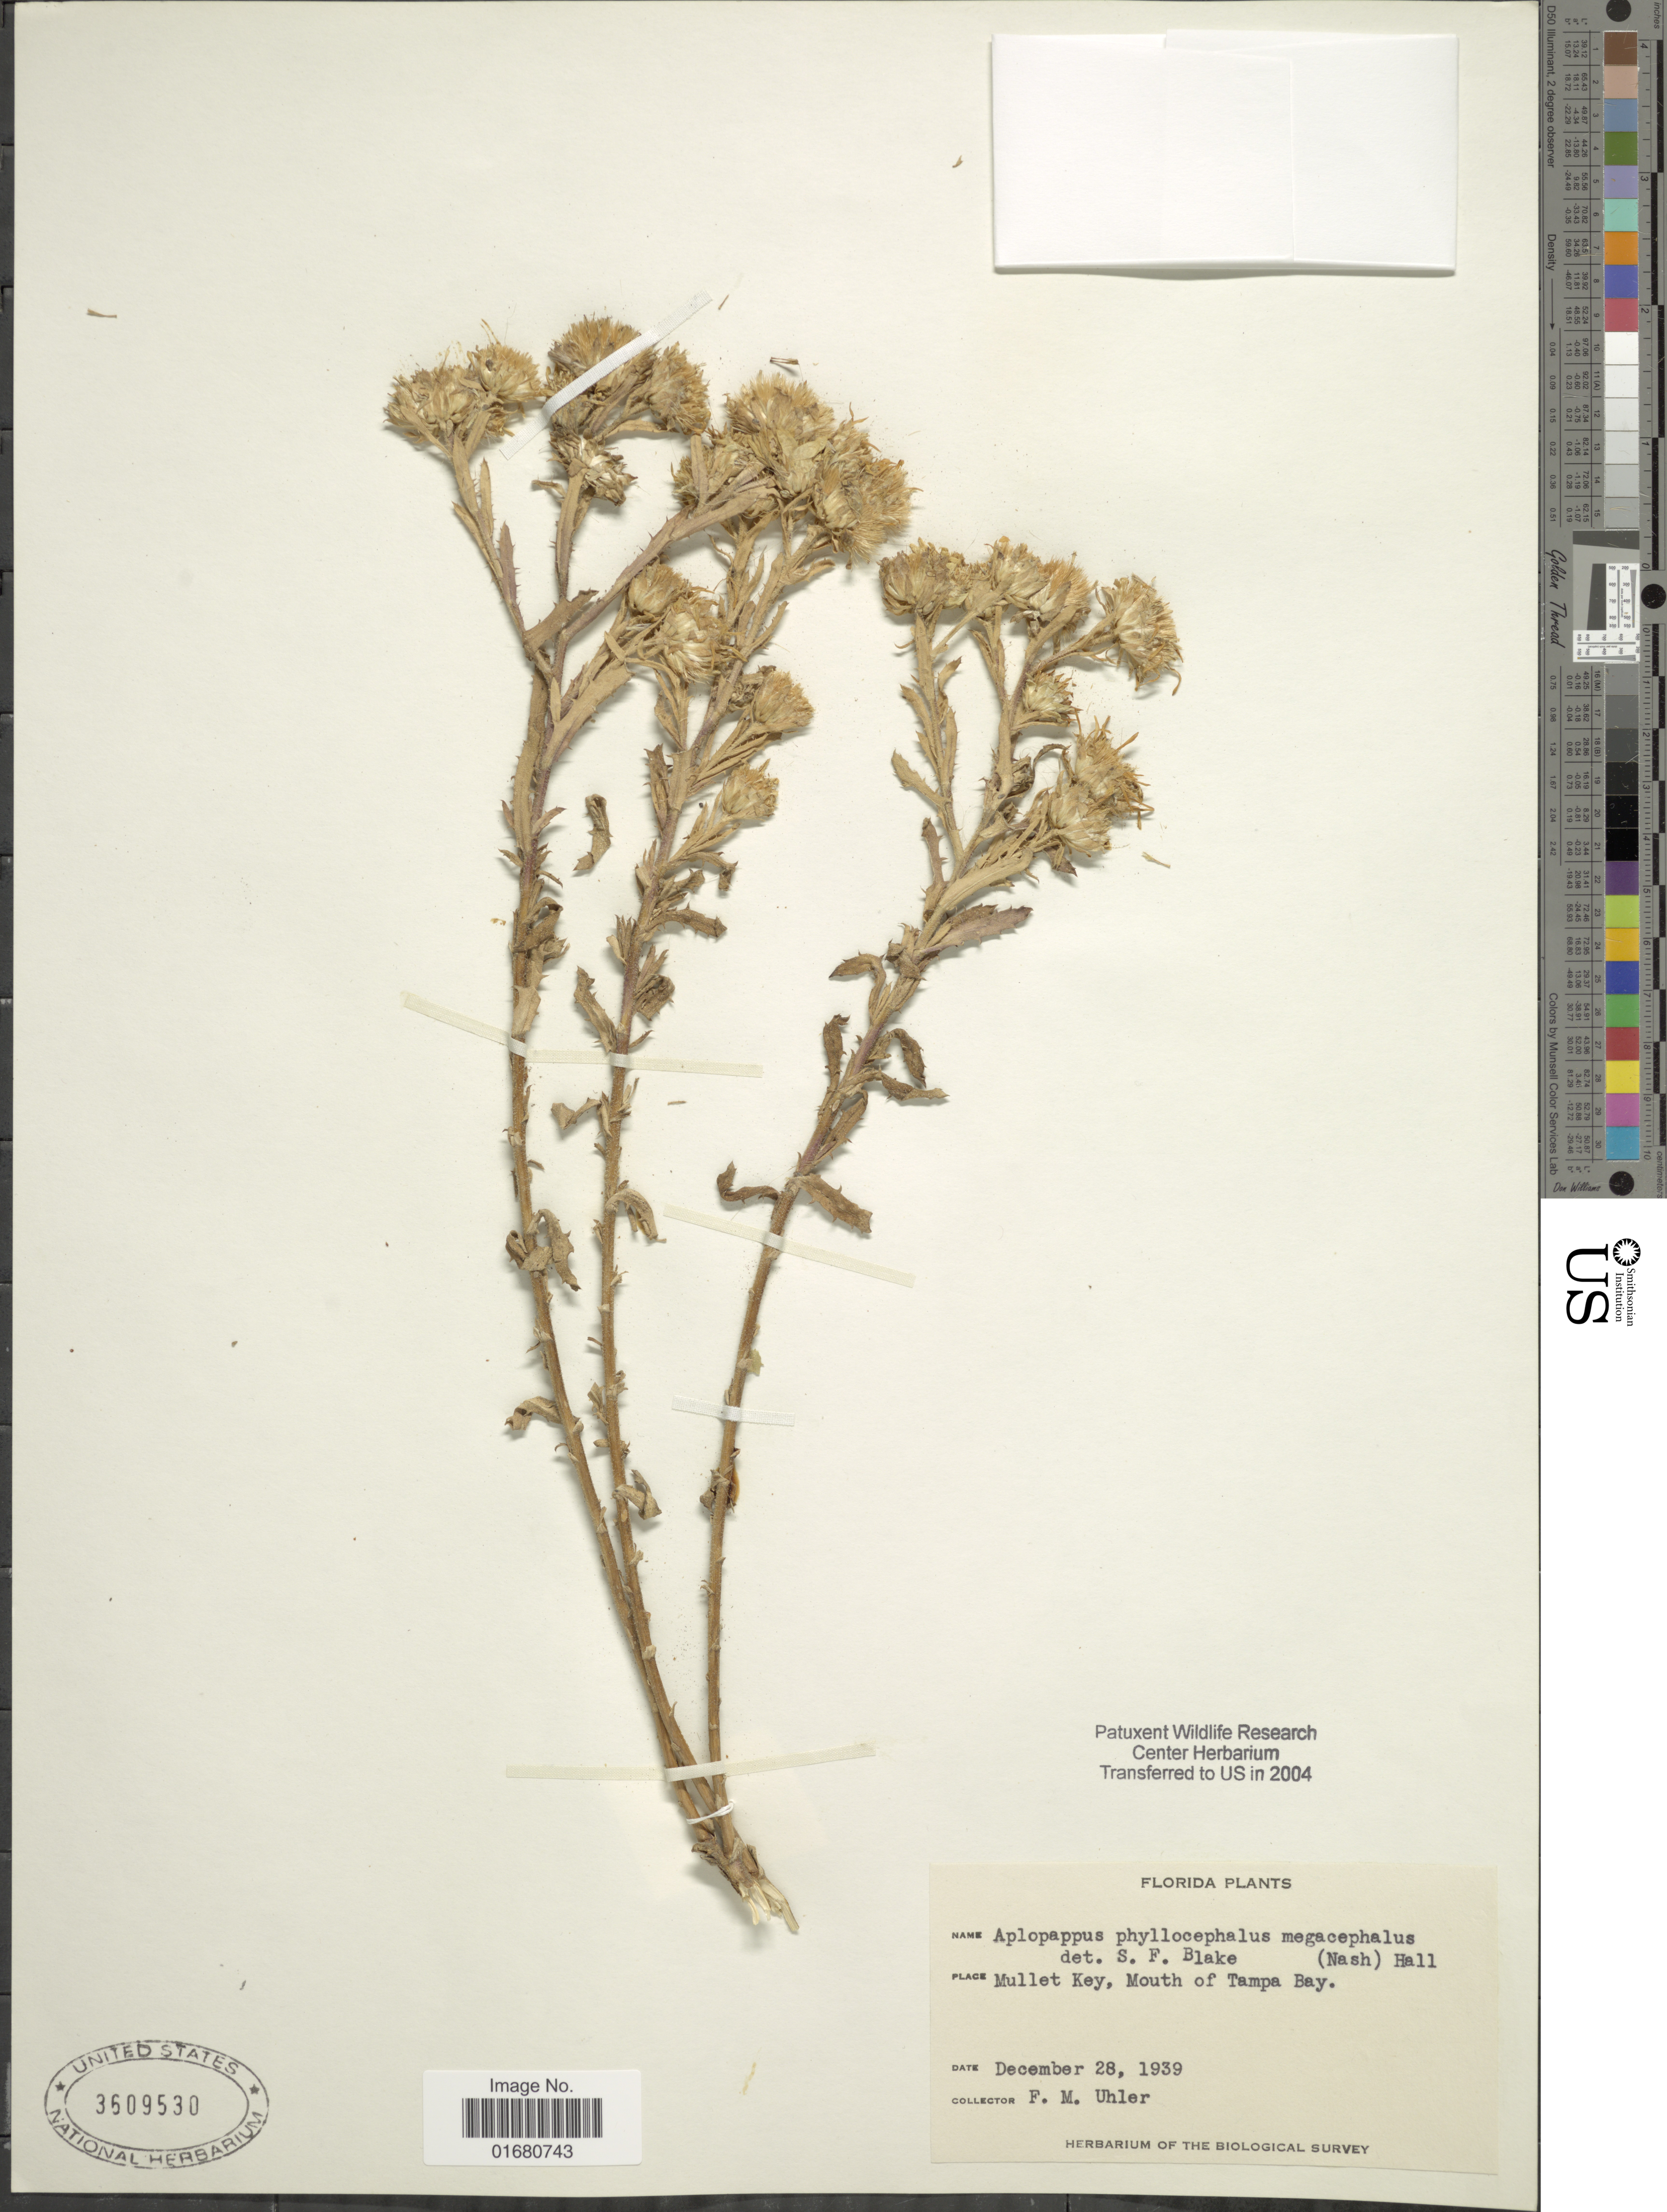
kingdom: Plantae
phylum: Tracheophyta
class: Magnoliopsida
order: Asterales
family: Asteraceae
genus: Rayjacksonia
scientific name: Rayjacksonia phyllocephala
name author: (DC.) R.L. Hartm. & M.A. Lane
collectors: F. M. Uhler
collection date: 1939-12-28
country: United States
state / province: Florida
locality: Mullet Key, Mouth of Tampa Bay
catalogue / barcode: US 3509530